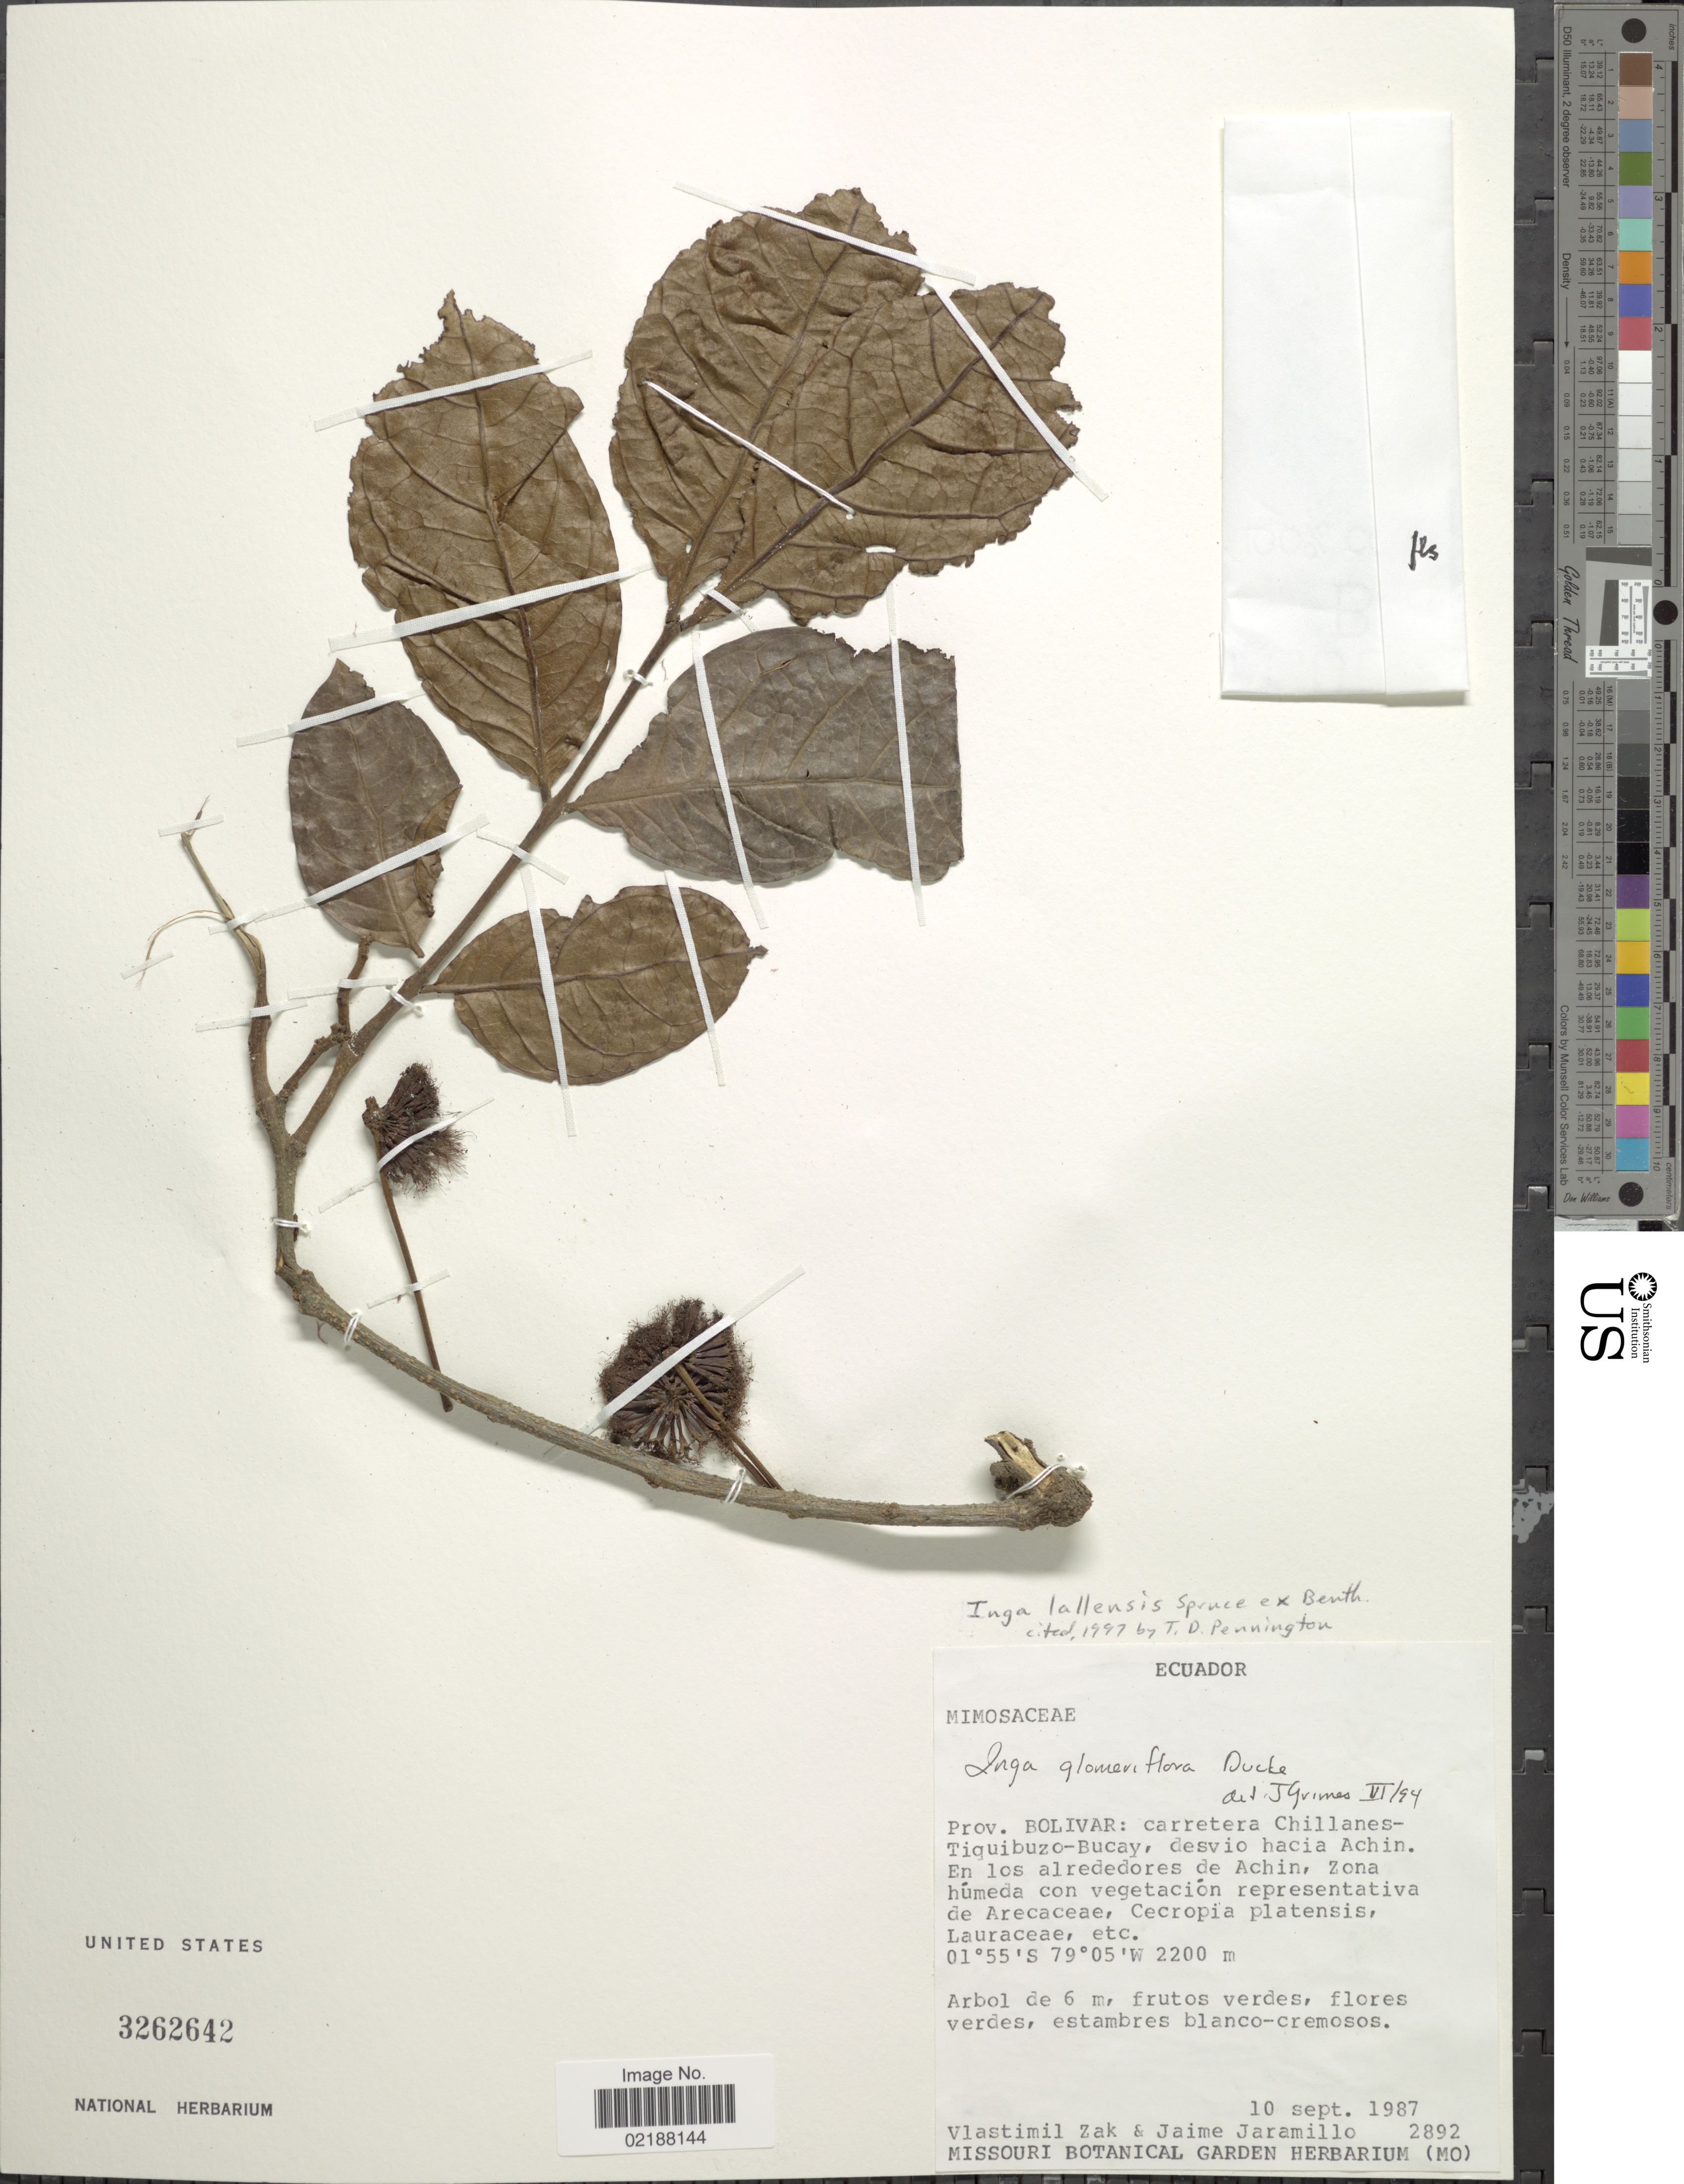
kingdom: Plantae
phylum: Tracheophyta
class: Magnoliopsida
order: Fabales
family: Fabaceae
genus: Inga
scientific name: Inga lallensis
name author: Spruce & Benth.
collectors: V. Zak & J. Jaramillo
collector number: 2892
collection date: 1987-09-10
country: Ecuador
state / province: Bolívar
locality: Prov. Bolivar: carretera Chillanes-Tiquibuzo-Bucay, desvio hacia Achin. En los alrededores de Achin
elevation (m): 2200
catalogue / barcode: US 3262642